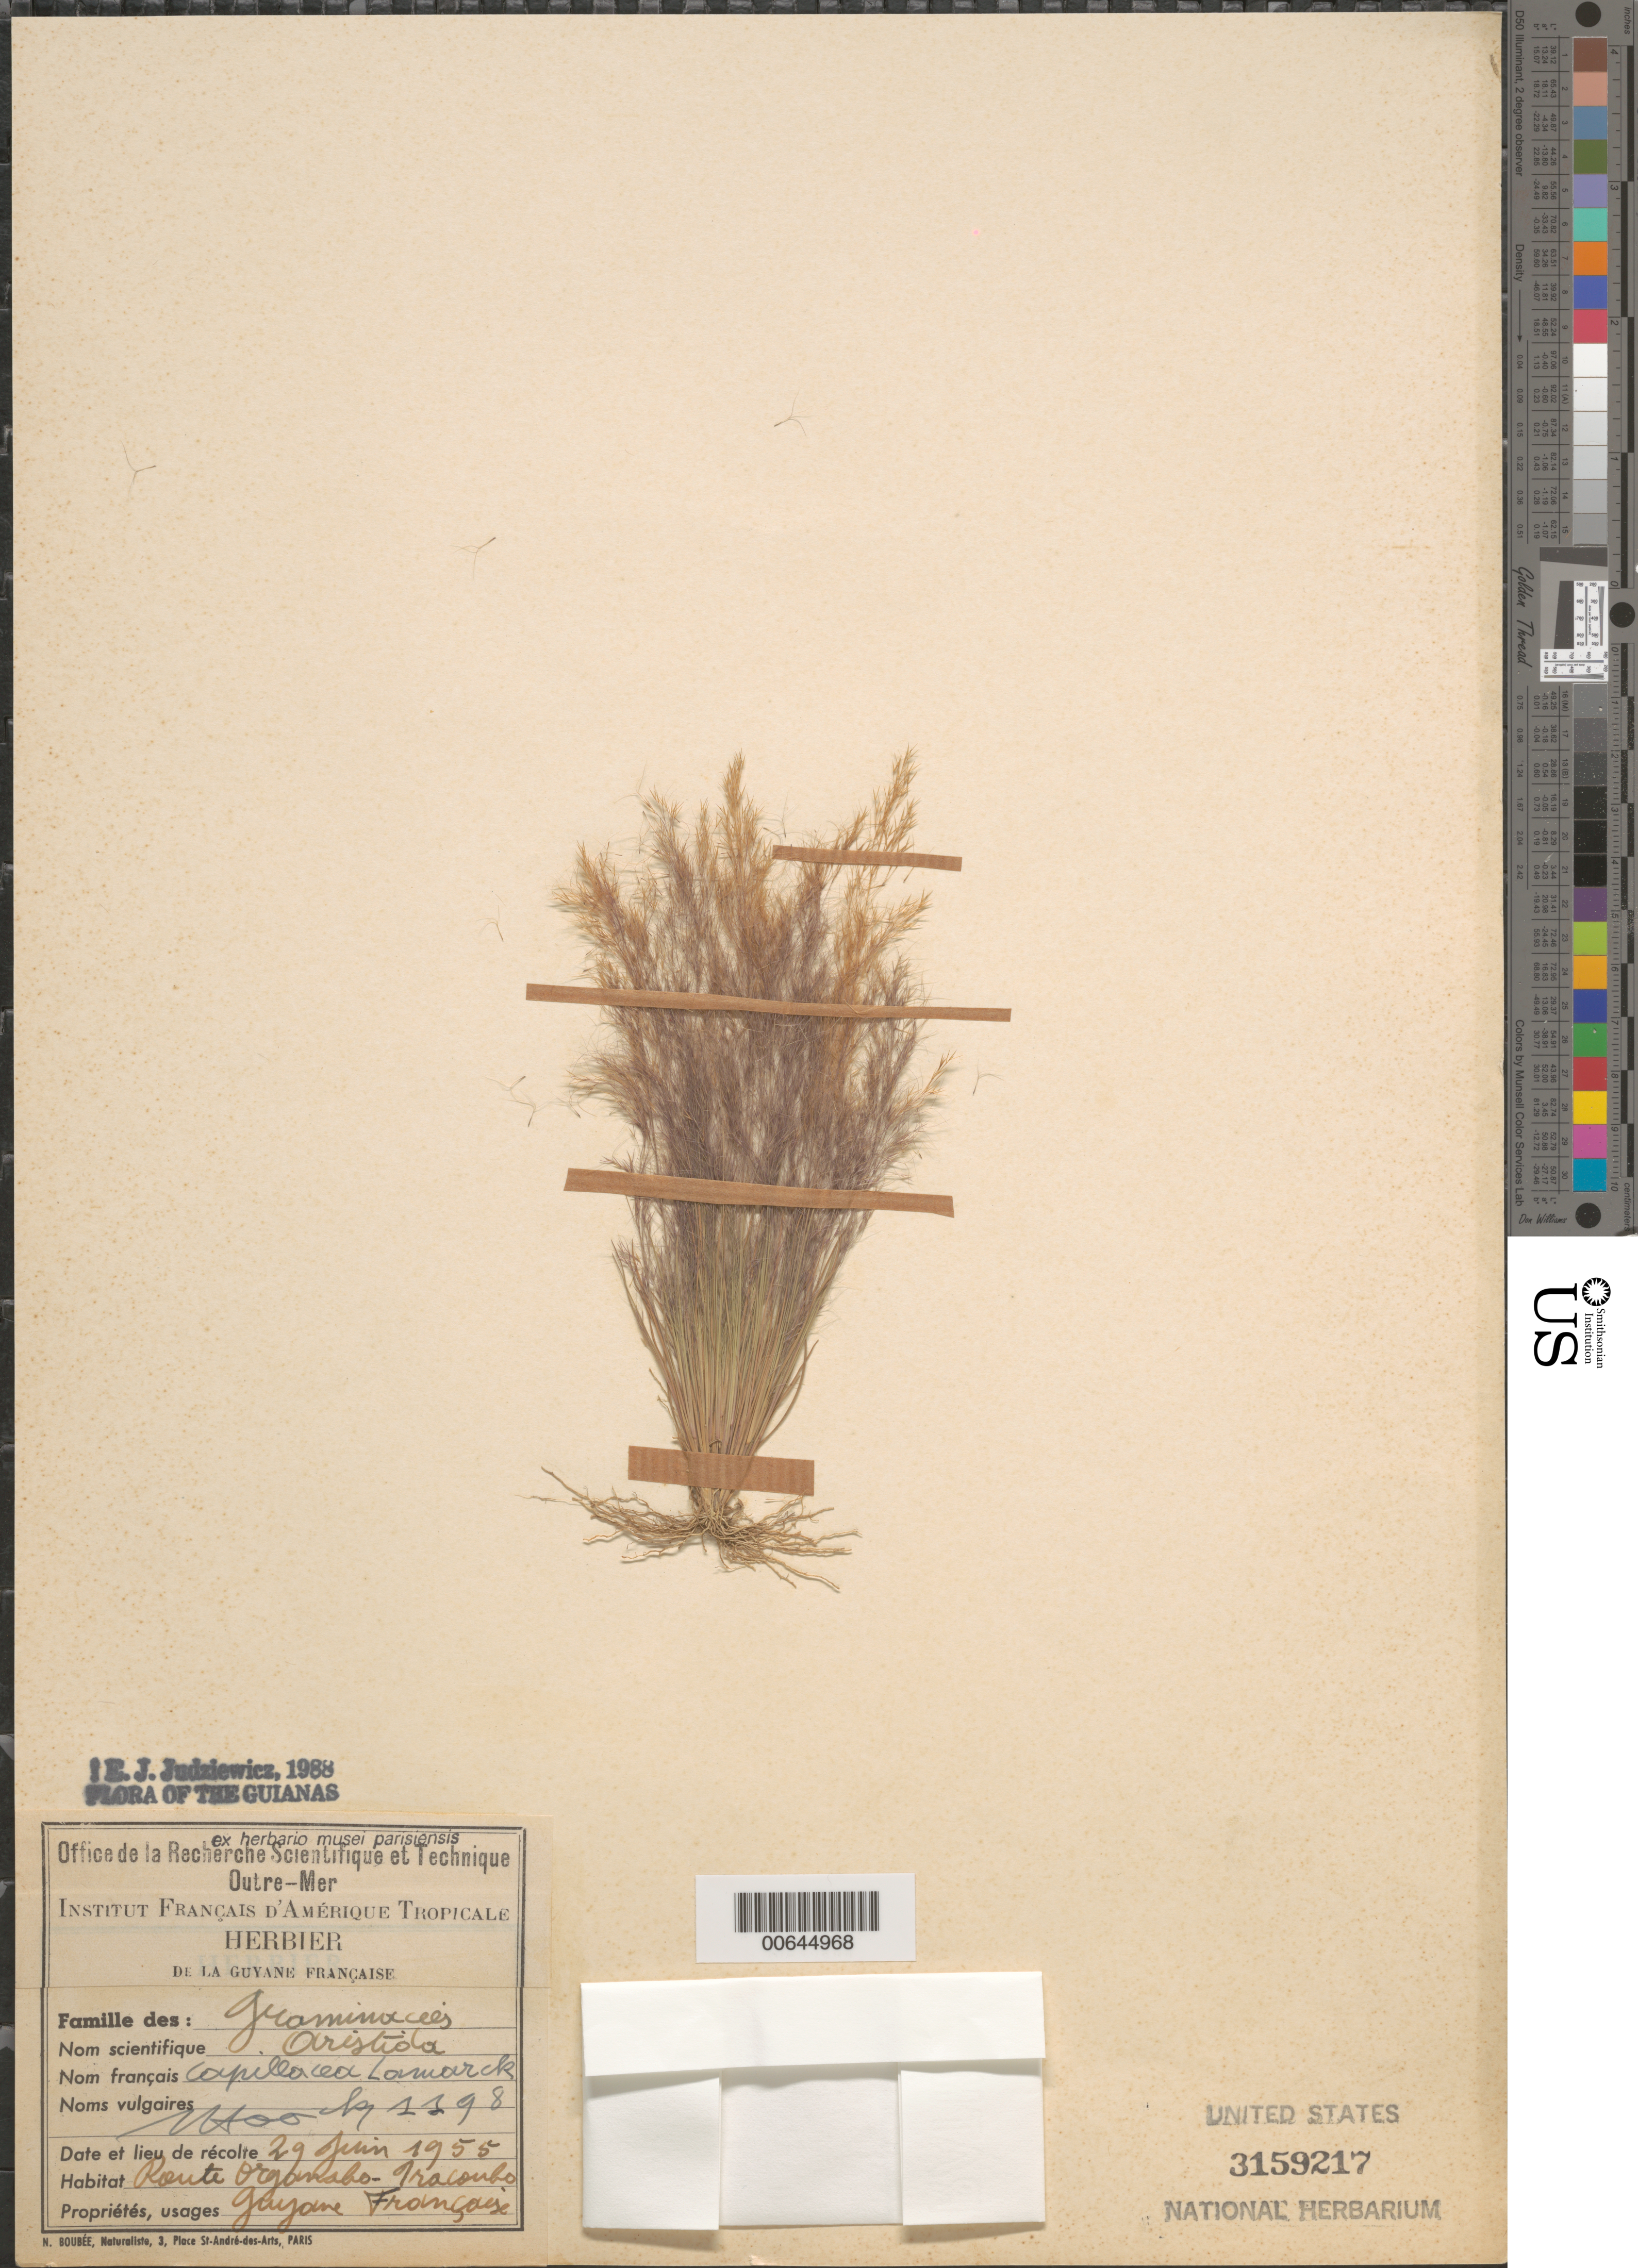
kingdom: Plantae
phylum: Tracheophyta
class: Liliopsida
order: Poales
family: Poaceae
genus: Aristida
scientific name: Aristida capillacea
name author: Lam.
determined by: Hoock, J.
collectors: J. Hoock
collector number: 1398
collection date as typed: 29-Jun-55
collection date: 1955-06-29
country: French Guiana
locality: Route de Organabo-Iracoubo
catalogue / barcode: US 3159217